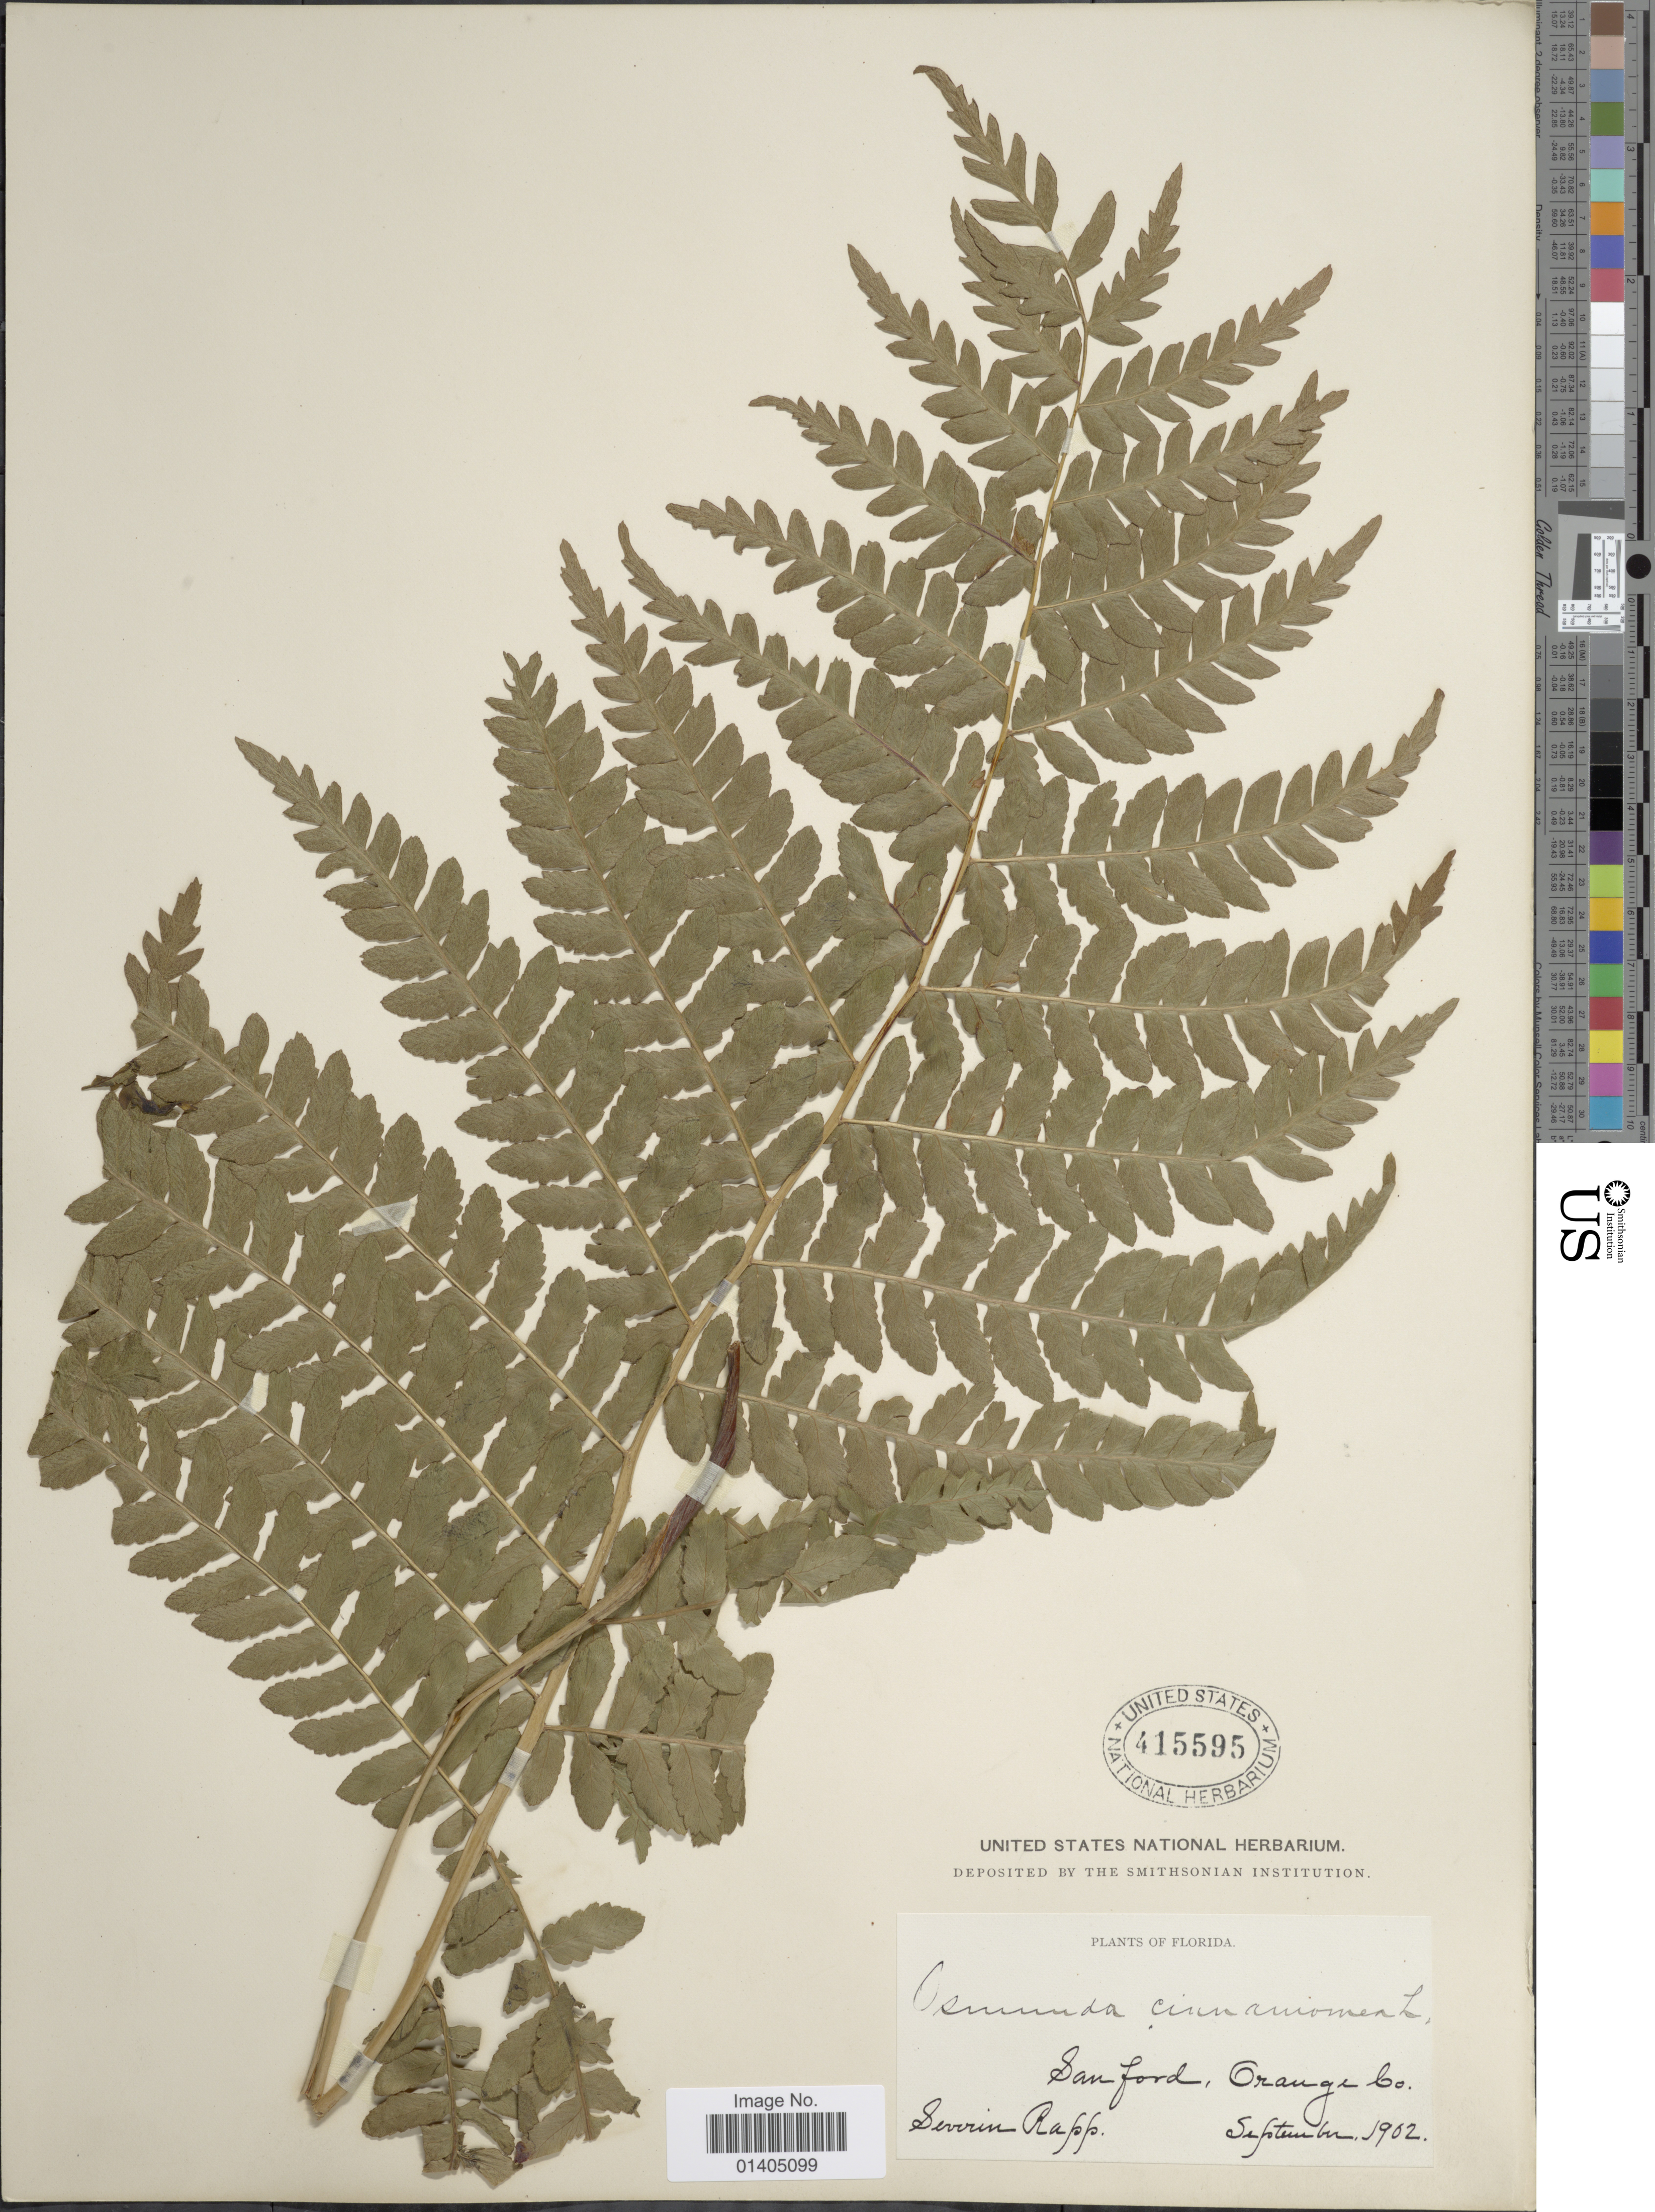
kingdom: Plantae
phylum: Tracheophyta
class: Polypodiopsida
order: Osmundales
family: Osmundaceae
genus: Osmundastrum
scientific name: Osmundastrum cinnamomeum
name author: (L.) C. Presl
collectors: S. Rapp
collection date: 1902-09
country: United States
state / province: Florida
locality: San Ford, orange Co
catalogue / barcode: US 415595